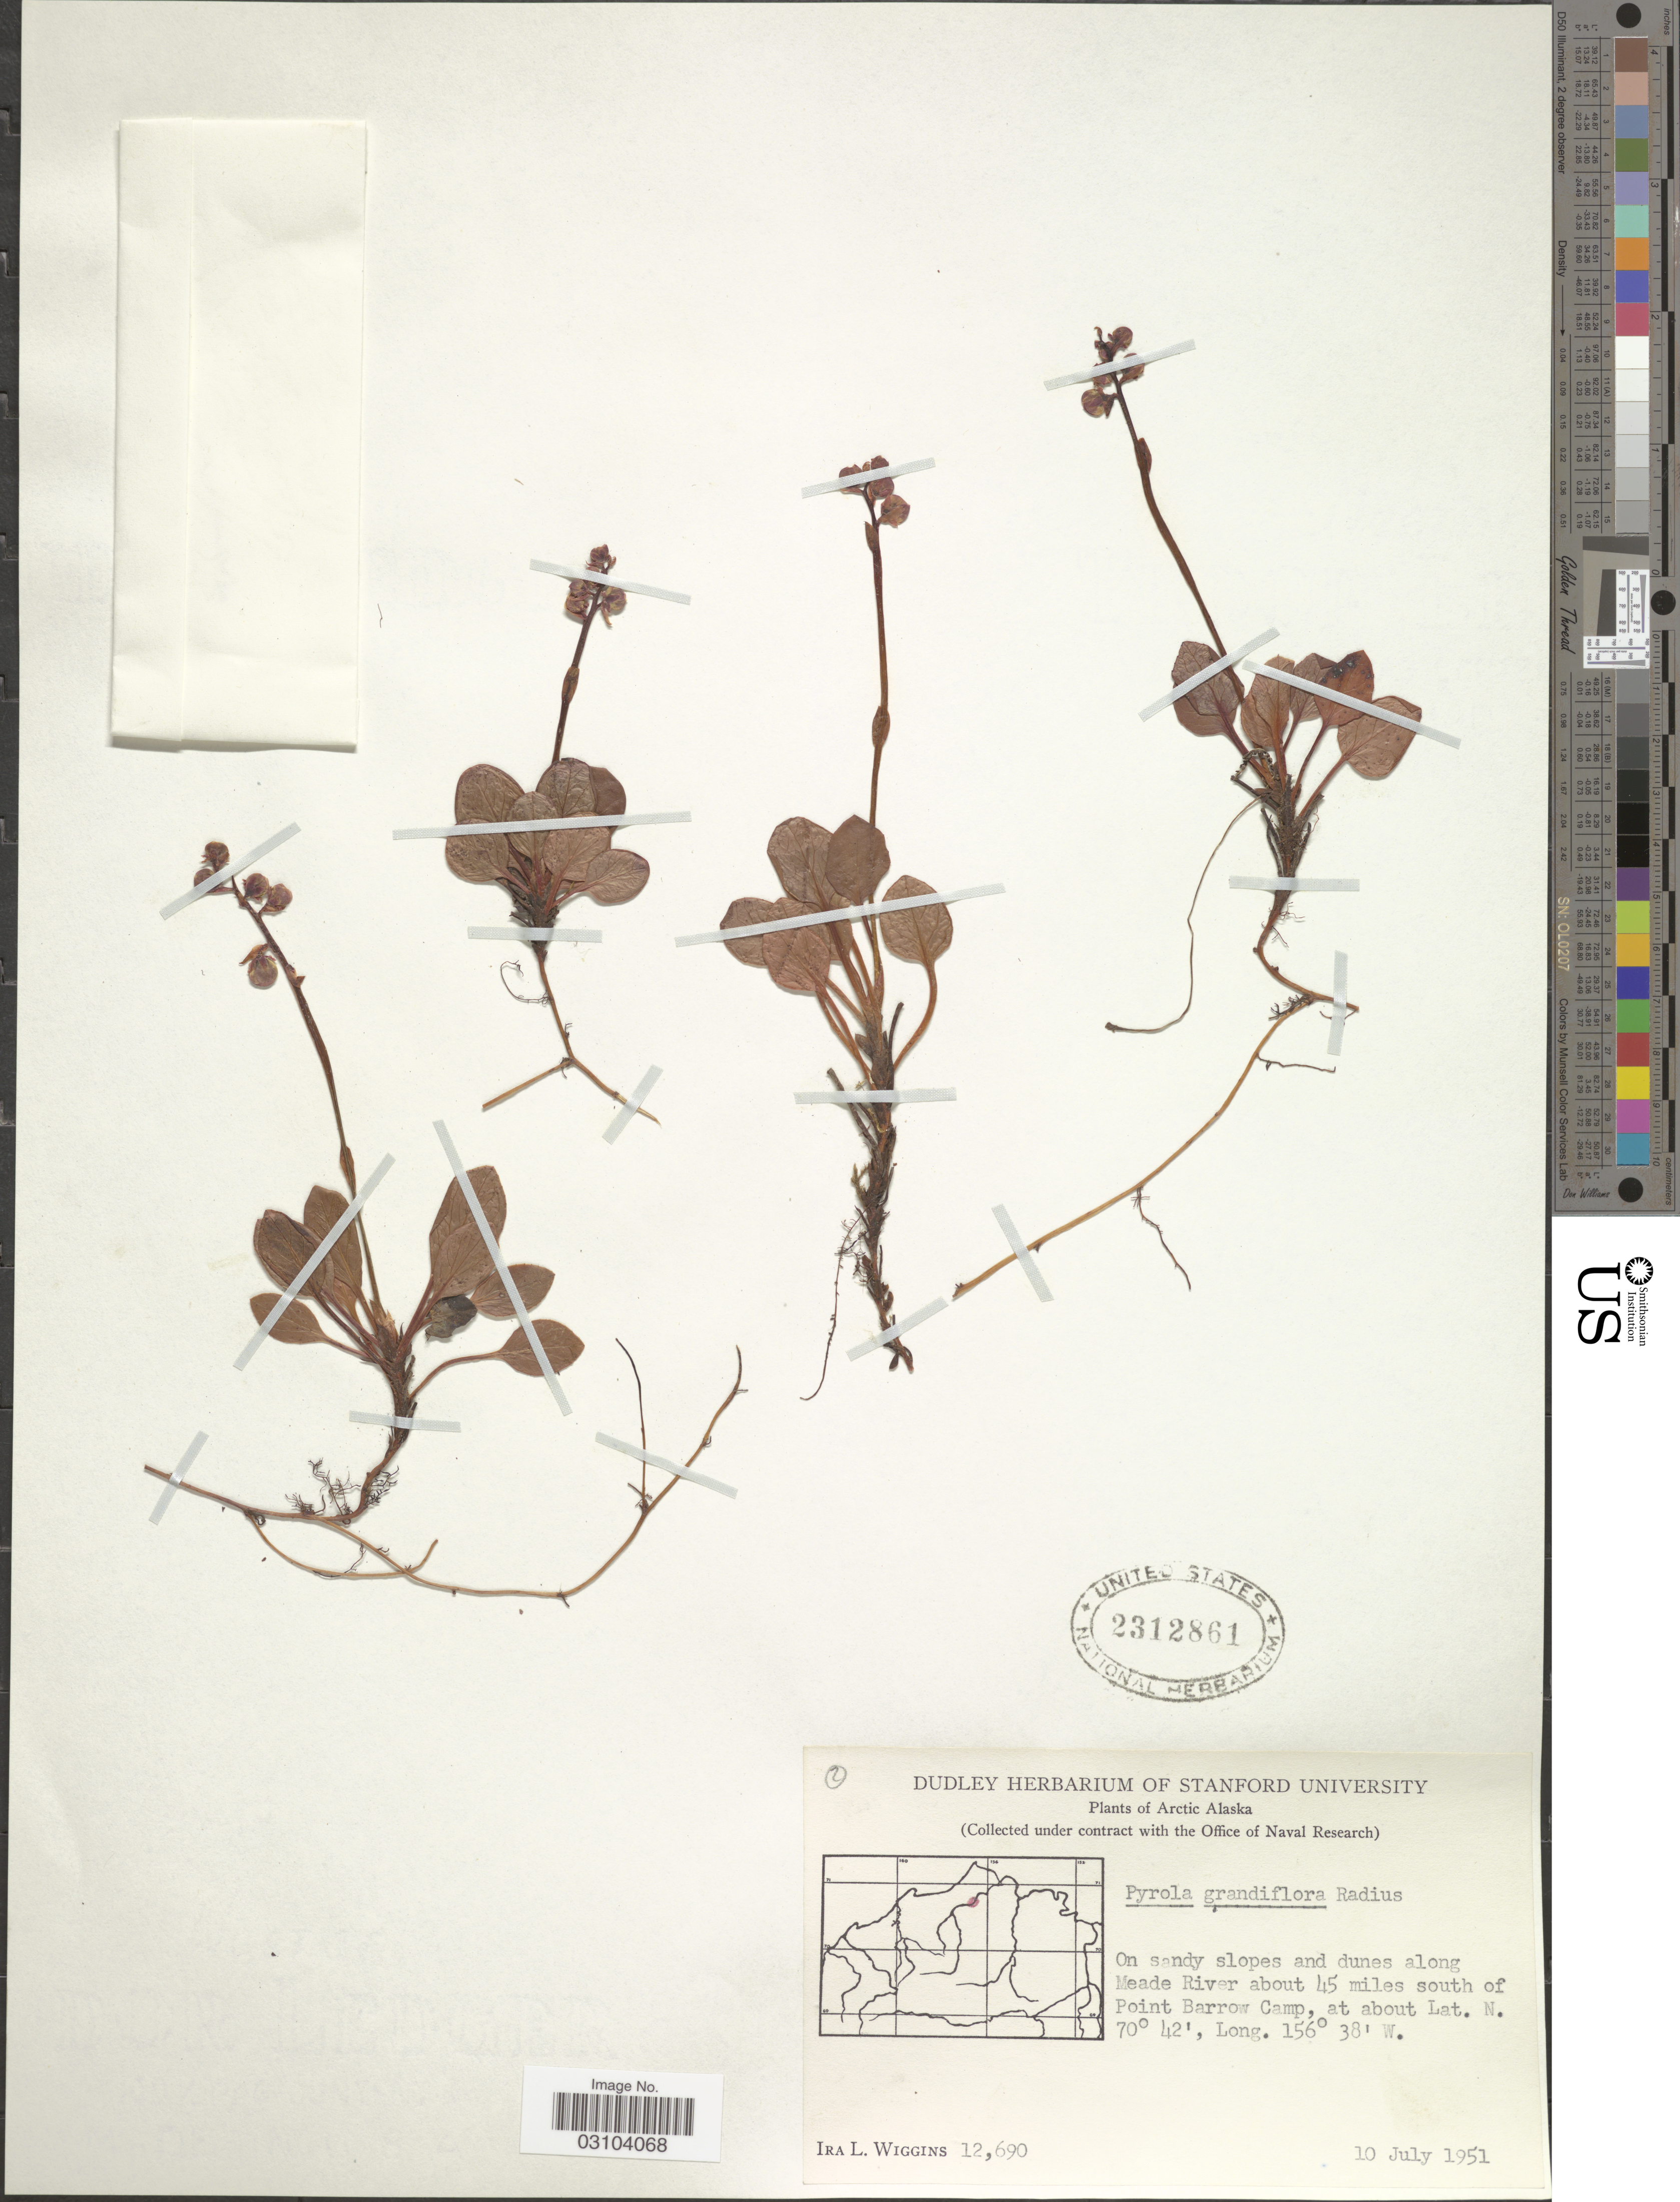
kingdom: Plantae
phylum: Tracheophyta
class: Magnoliopsida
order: Ericales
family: Ericaceae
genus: Pyrola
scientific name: Pyrola grandiflora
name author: Radius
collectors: I. L. Wiggins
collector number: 12690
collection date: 1951-07-10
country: United States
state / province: Alaska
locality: Arctic Alaska. Along Meade River about 45 miles south of Point Barrow Camp.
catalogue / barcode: US 2312861